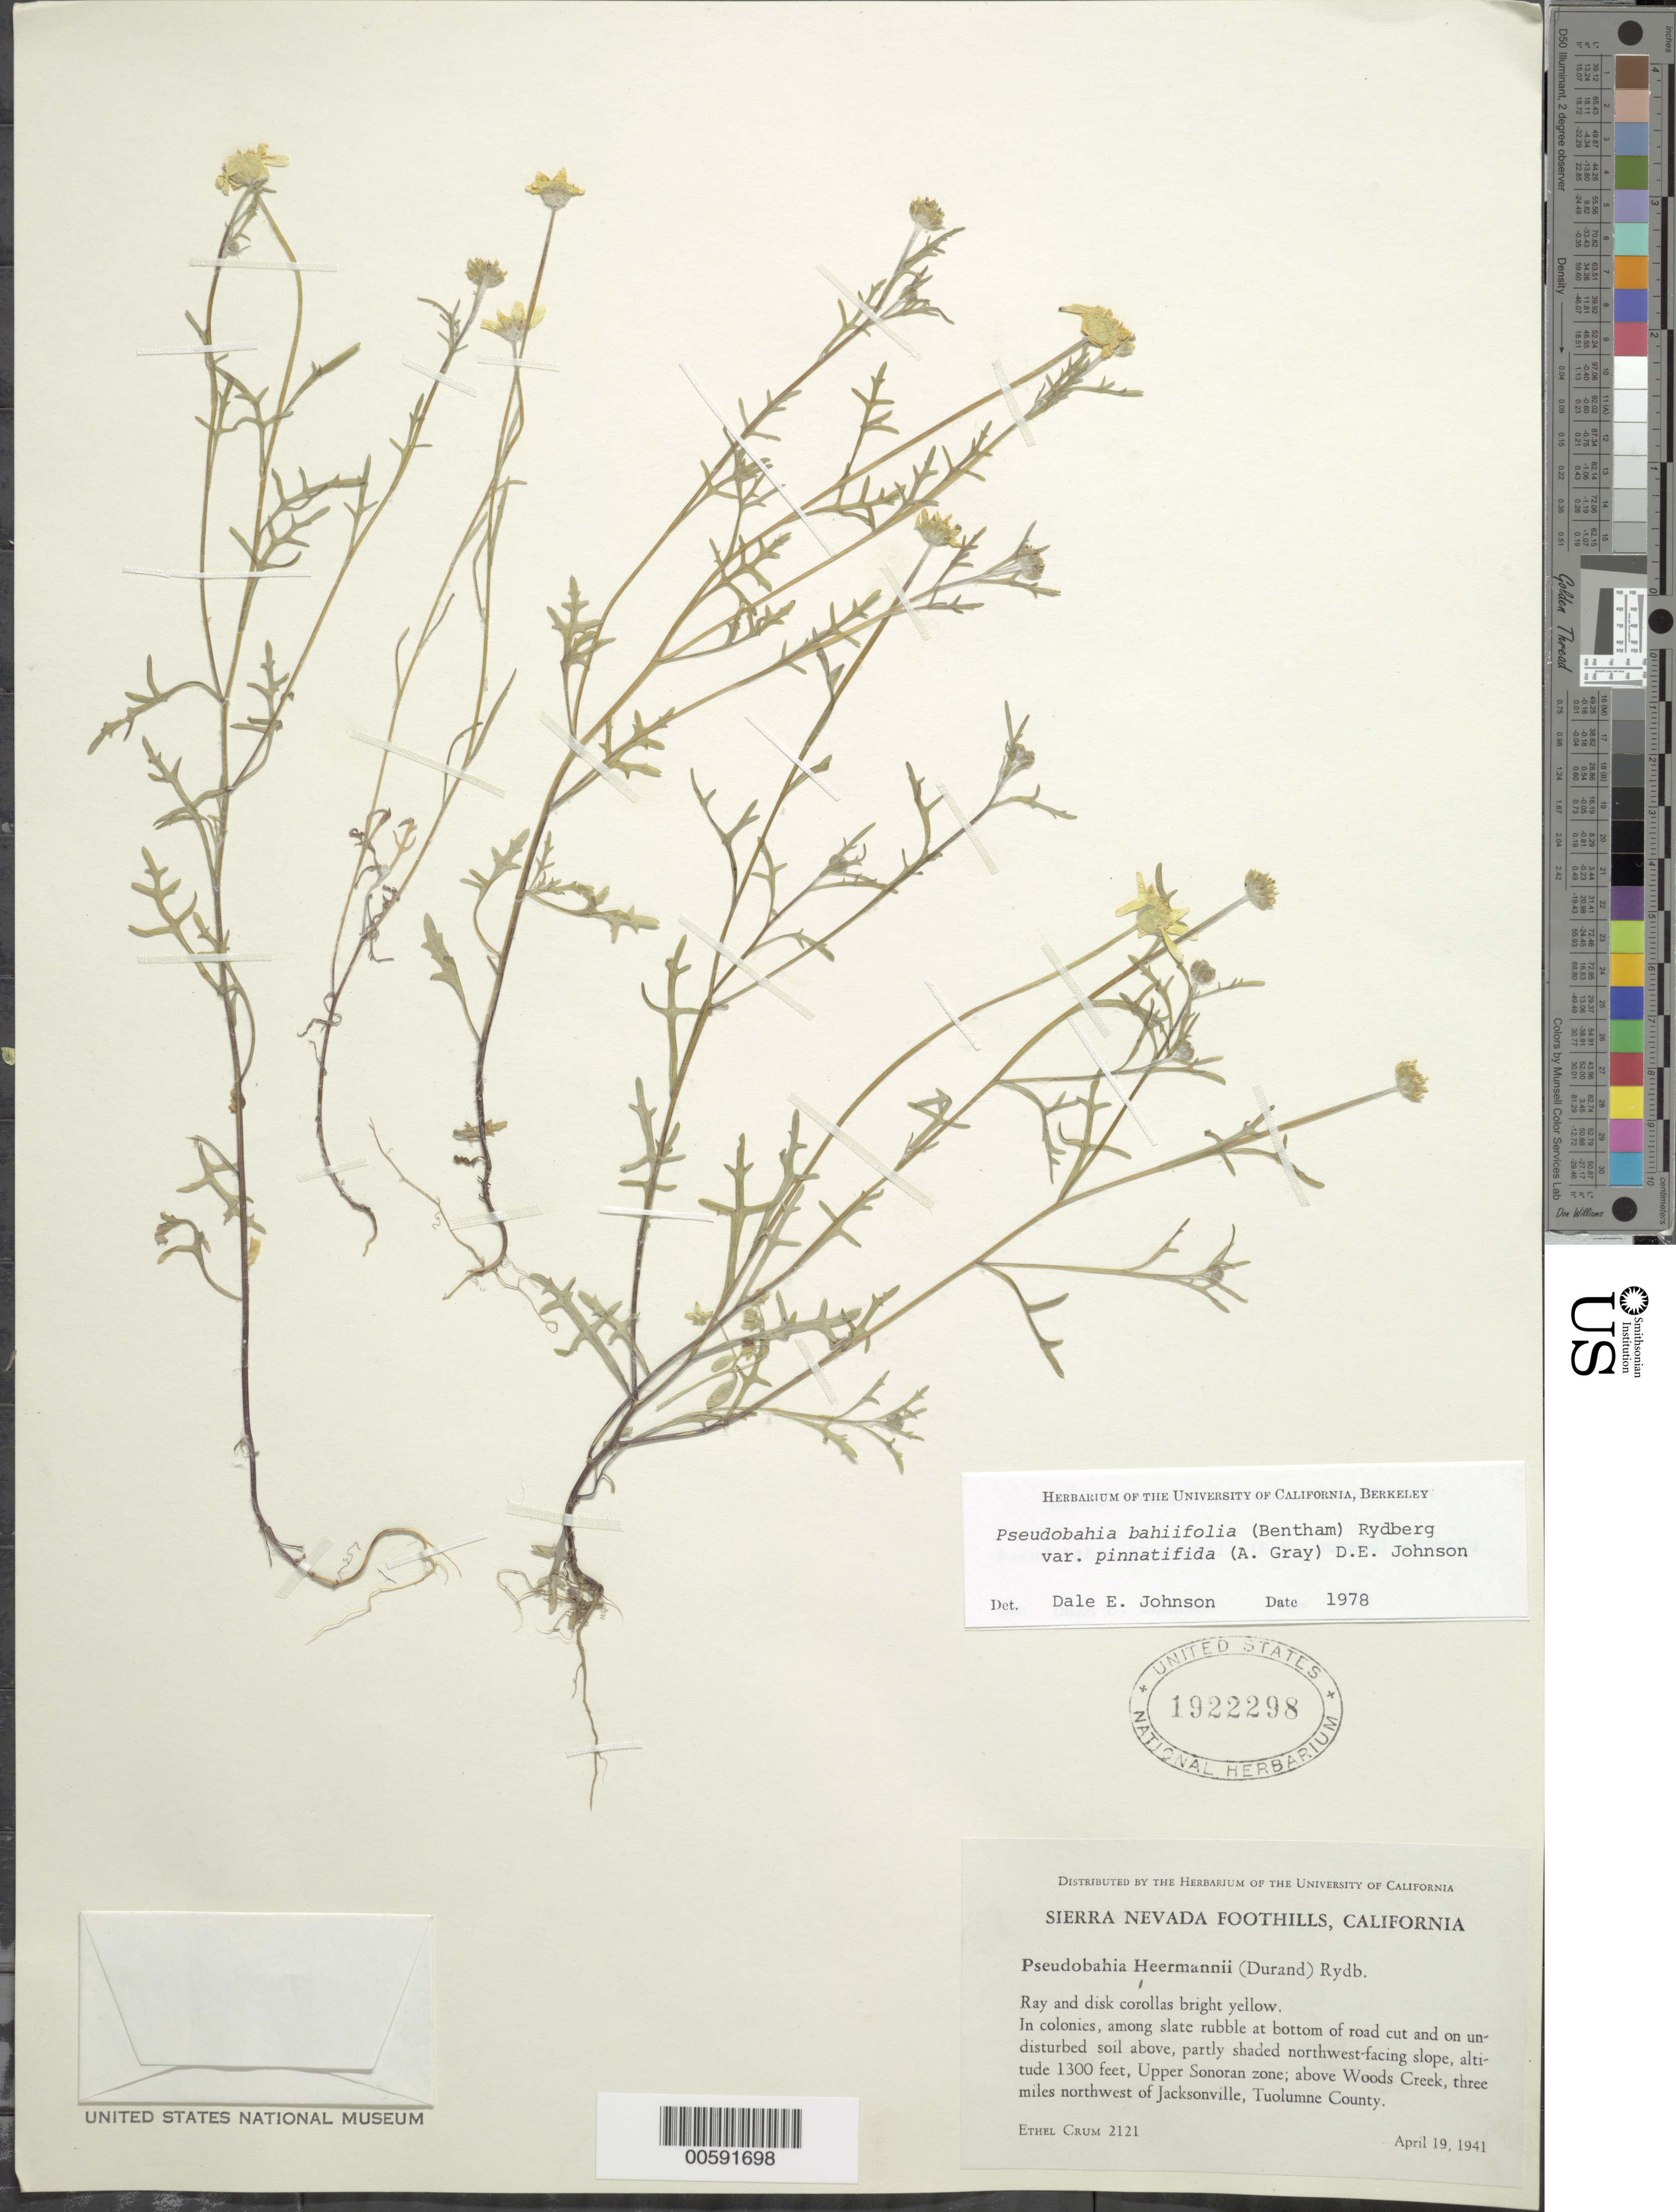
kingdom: Plantae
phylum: Tracheophyta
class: Magnoliopsida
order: Asterales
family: Asteraceae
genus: Pseudobahia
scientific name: Pseudobahia bahiifolia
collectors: E. Crum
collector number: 2121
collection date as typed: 19 Apr 1941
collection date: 1941-04-19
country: United States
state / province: California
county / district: Tuolumne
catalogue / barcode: US 1922298